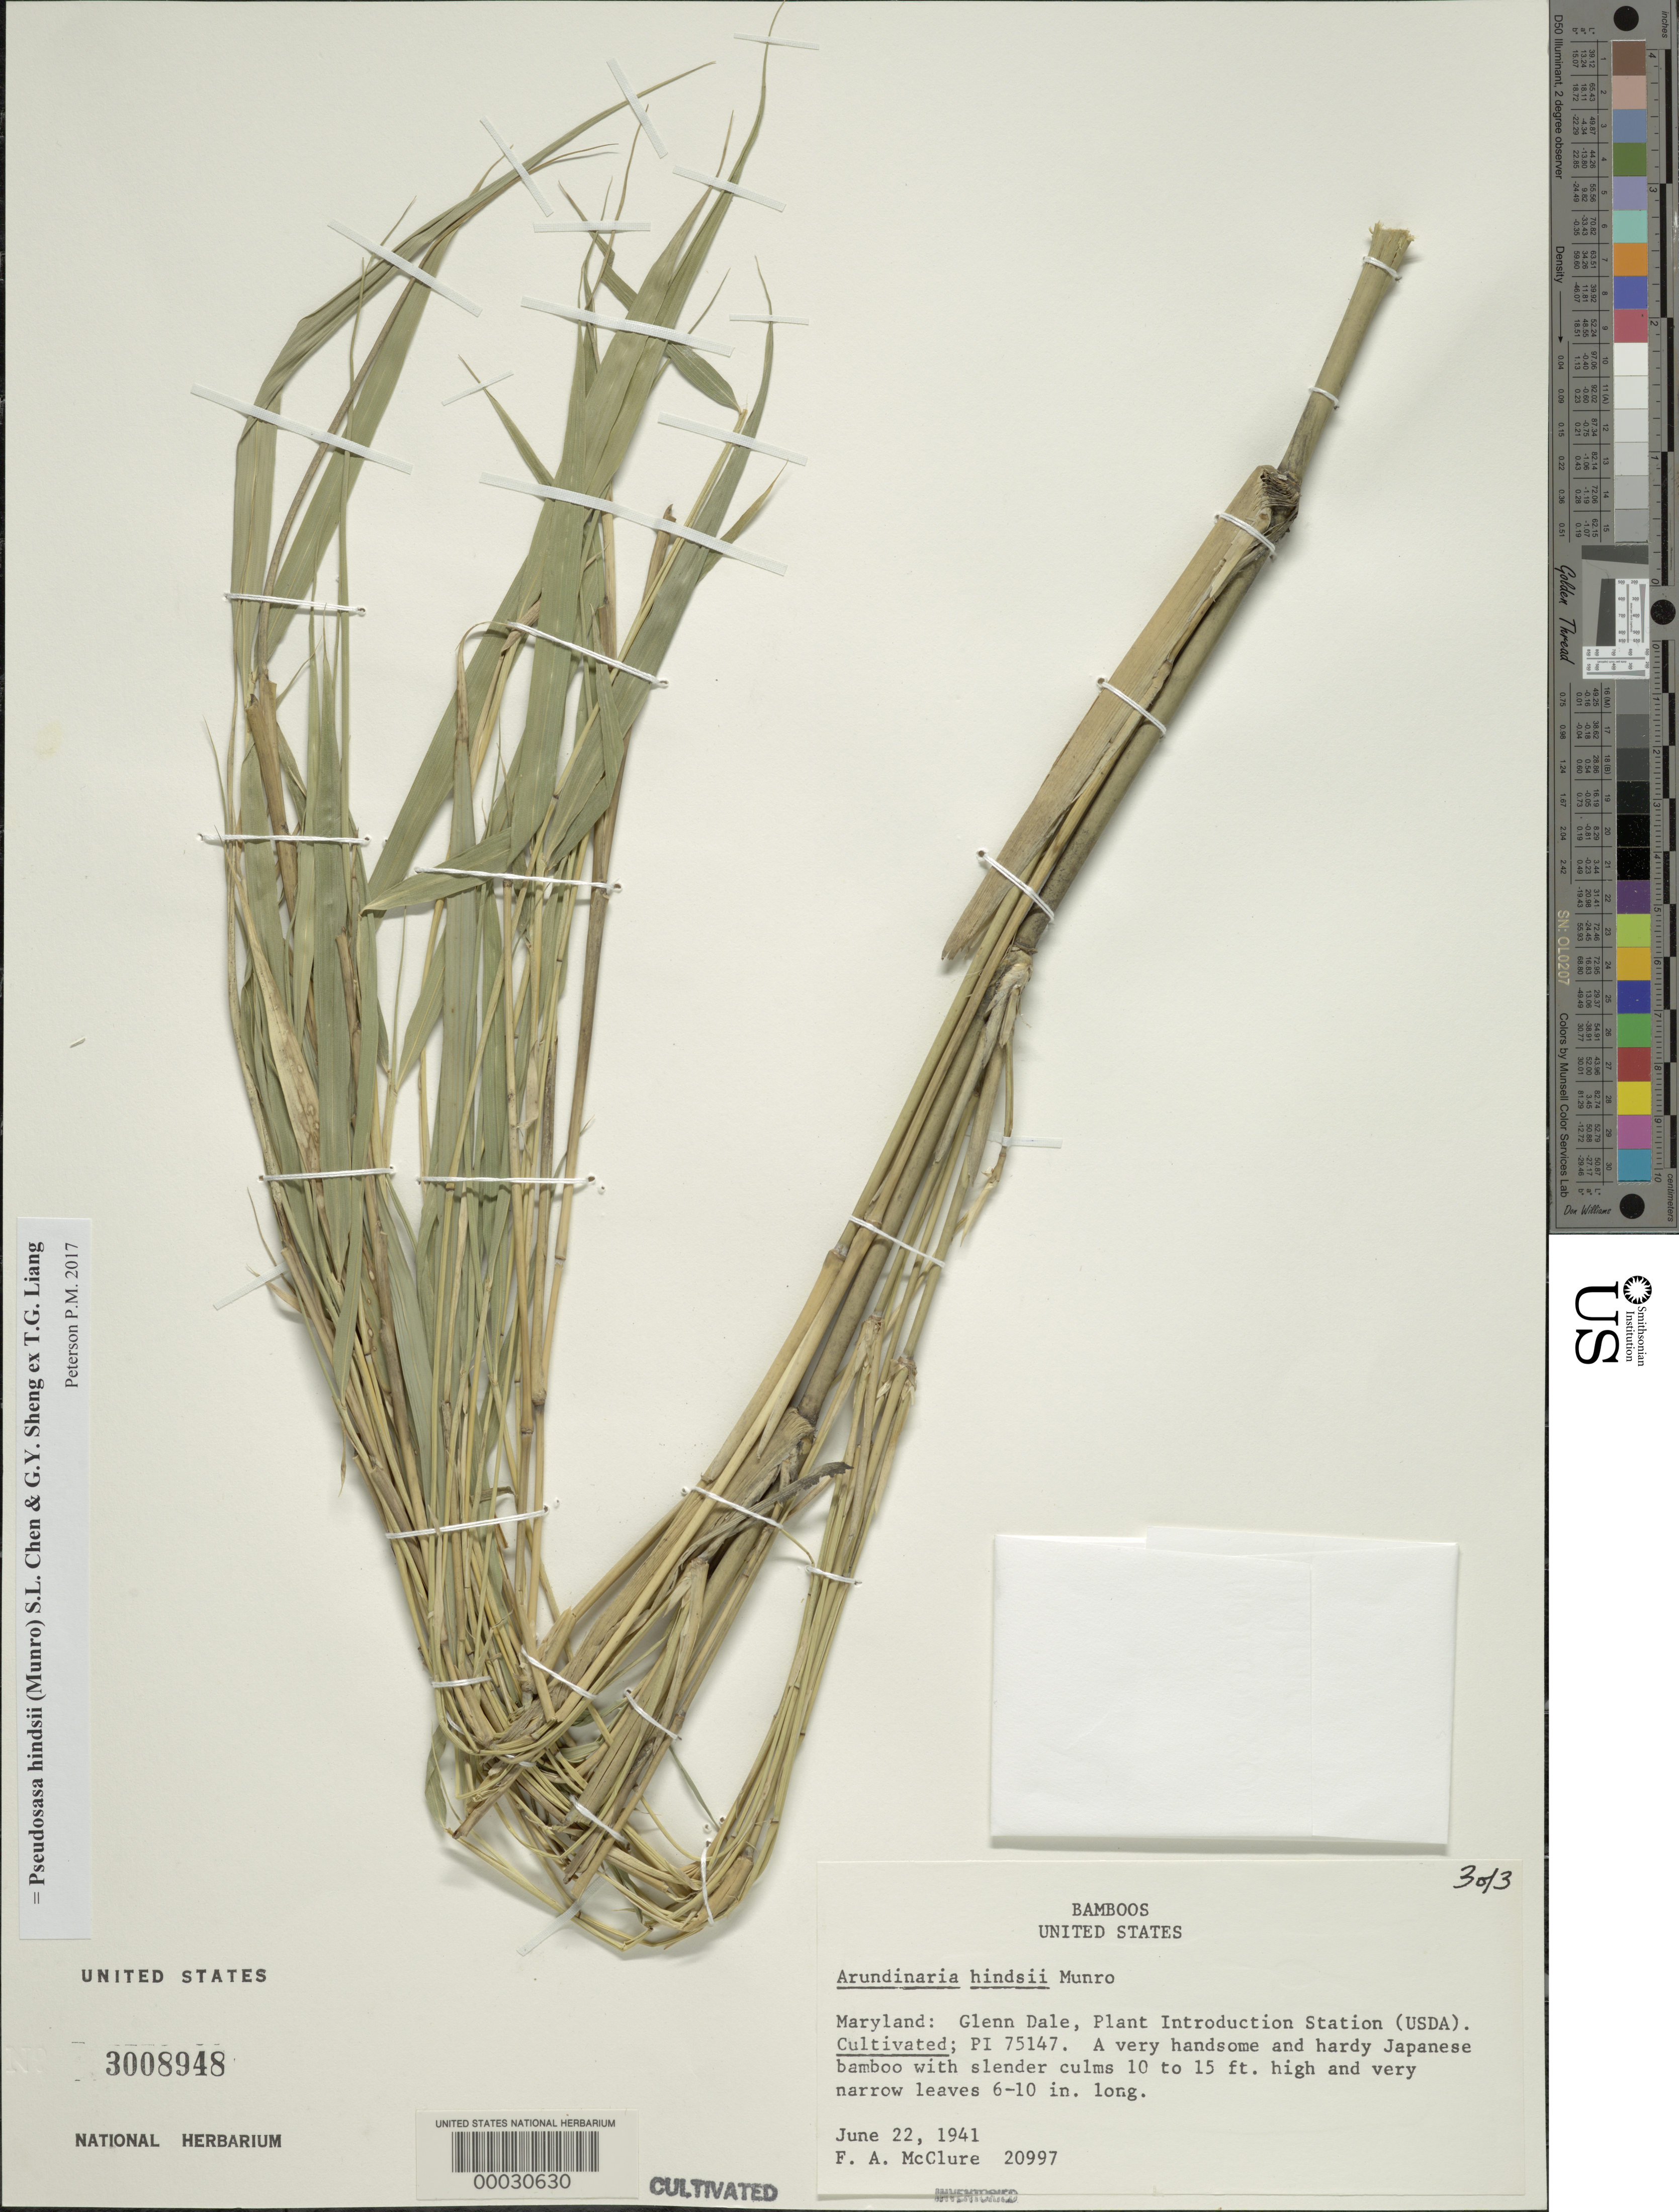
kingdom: Plantae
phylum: Tracheophyta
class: Liliopsida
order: Poales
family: Poaceae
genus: Pseudosasa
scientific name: Pseudosasa hindsii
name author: (Munro) S.L. Chen & G.Y. Sheng ex T.G. Liang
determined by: Poaceae Reorganization Project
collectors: F. A. McClure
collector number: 20997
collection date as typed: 22 Jun 1941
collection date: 1941-06-22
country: United States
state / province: Maryland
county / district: Prince George's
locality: Usda plant introduction station - glenn dale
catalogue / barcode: US 3008948